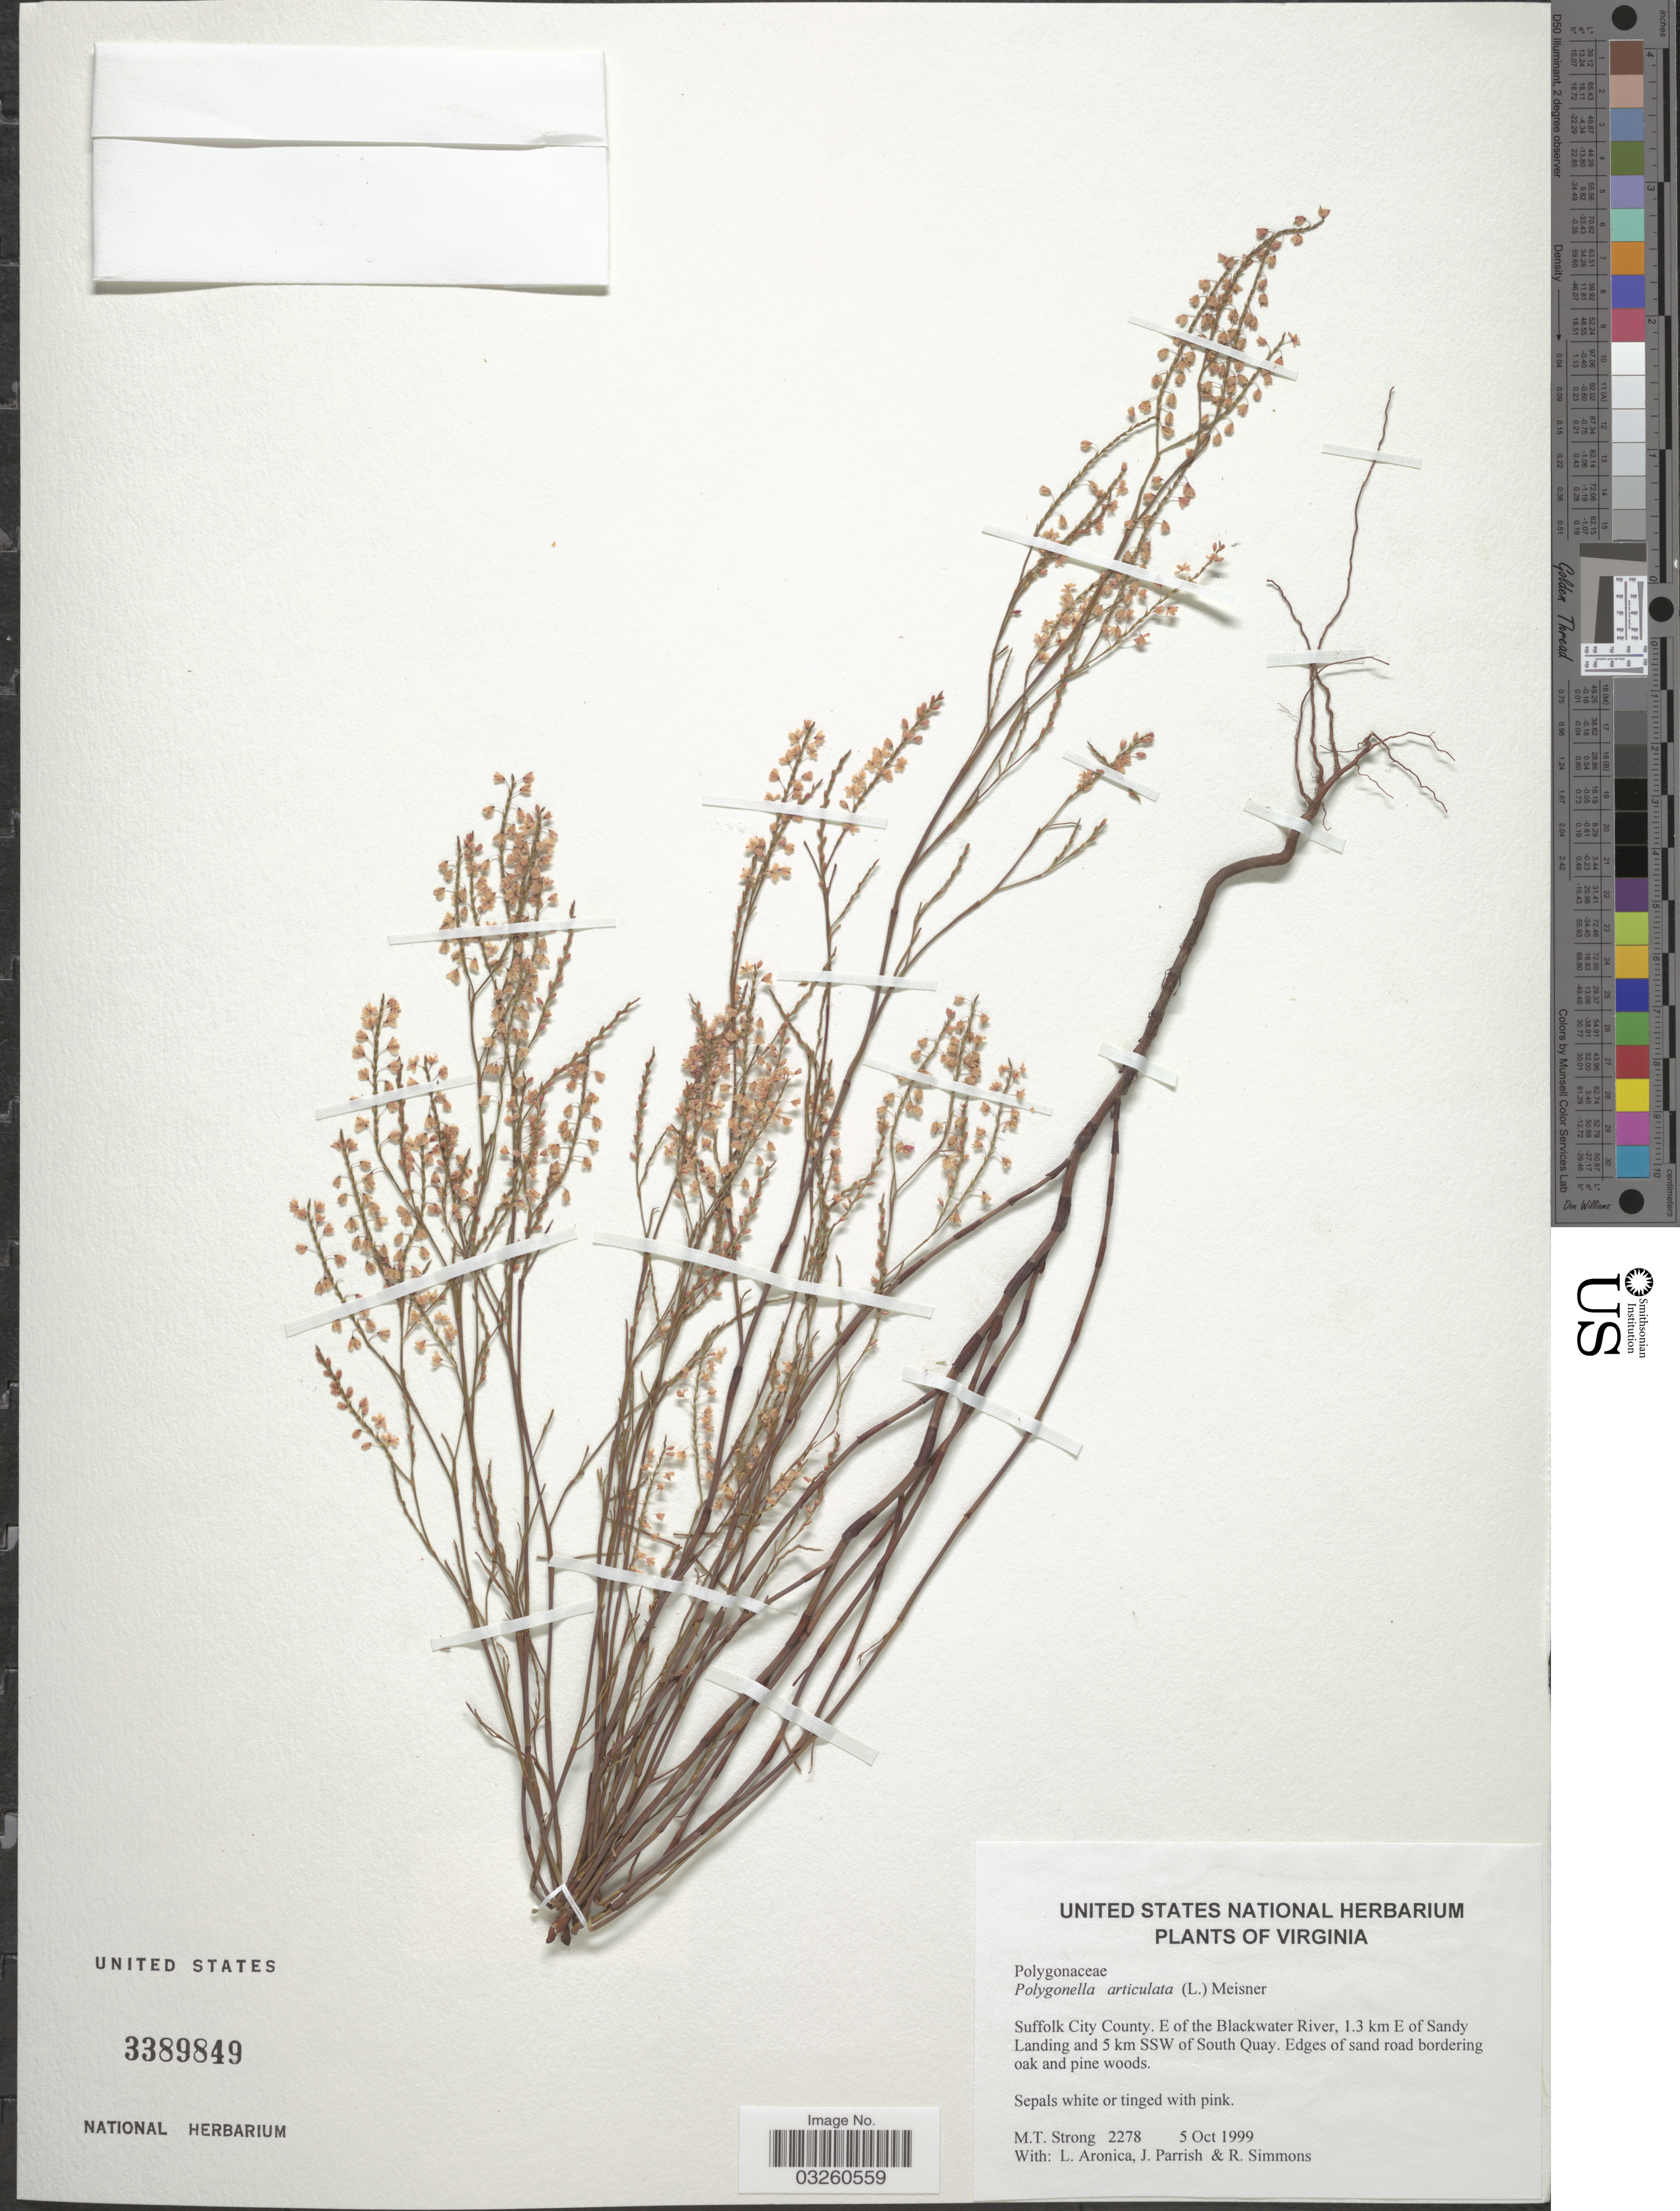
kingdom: Plantae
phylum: Tracheophyta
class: Magnoliopsida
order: Caryophyllales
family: Polygonaceae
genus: Polygonella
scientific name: Polygonella articulata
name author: (L.) Meisn.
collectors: M. T. Strong, L. Aronica, J. Parrish & R. Simmons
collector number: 2278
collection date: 1999-10-05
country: United States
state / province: Virginia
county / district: City of Suffolk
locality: Suffolk City County. E of the Blackwater River, 1.3 km E of Sandy Landing and 5 km SSW of South Quay.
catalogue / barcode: US 3389849